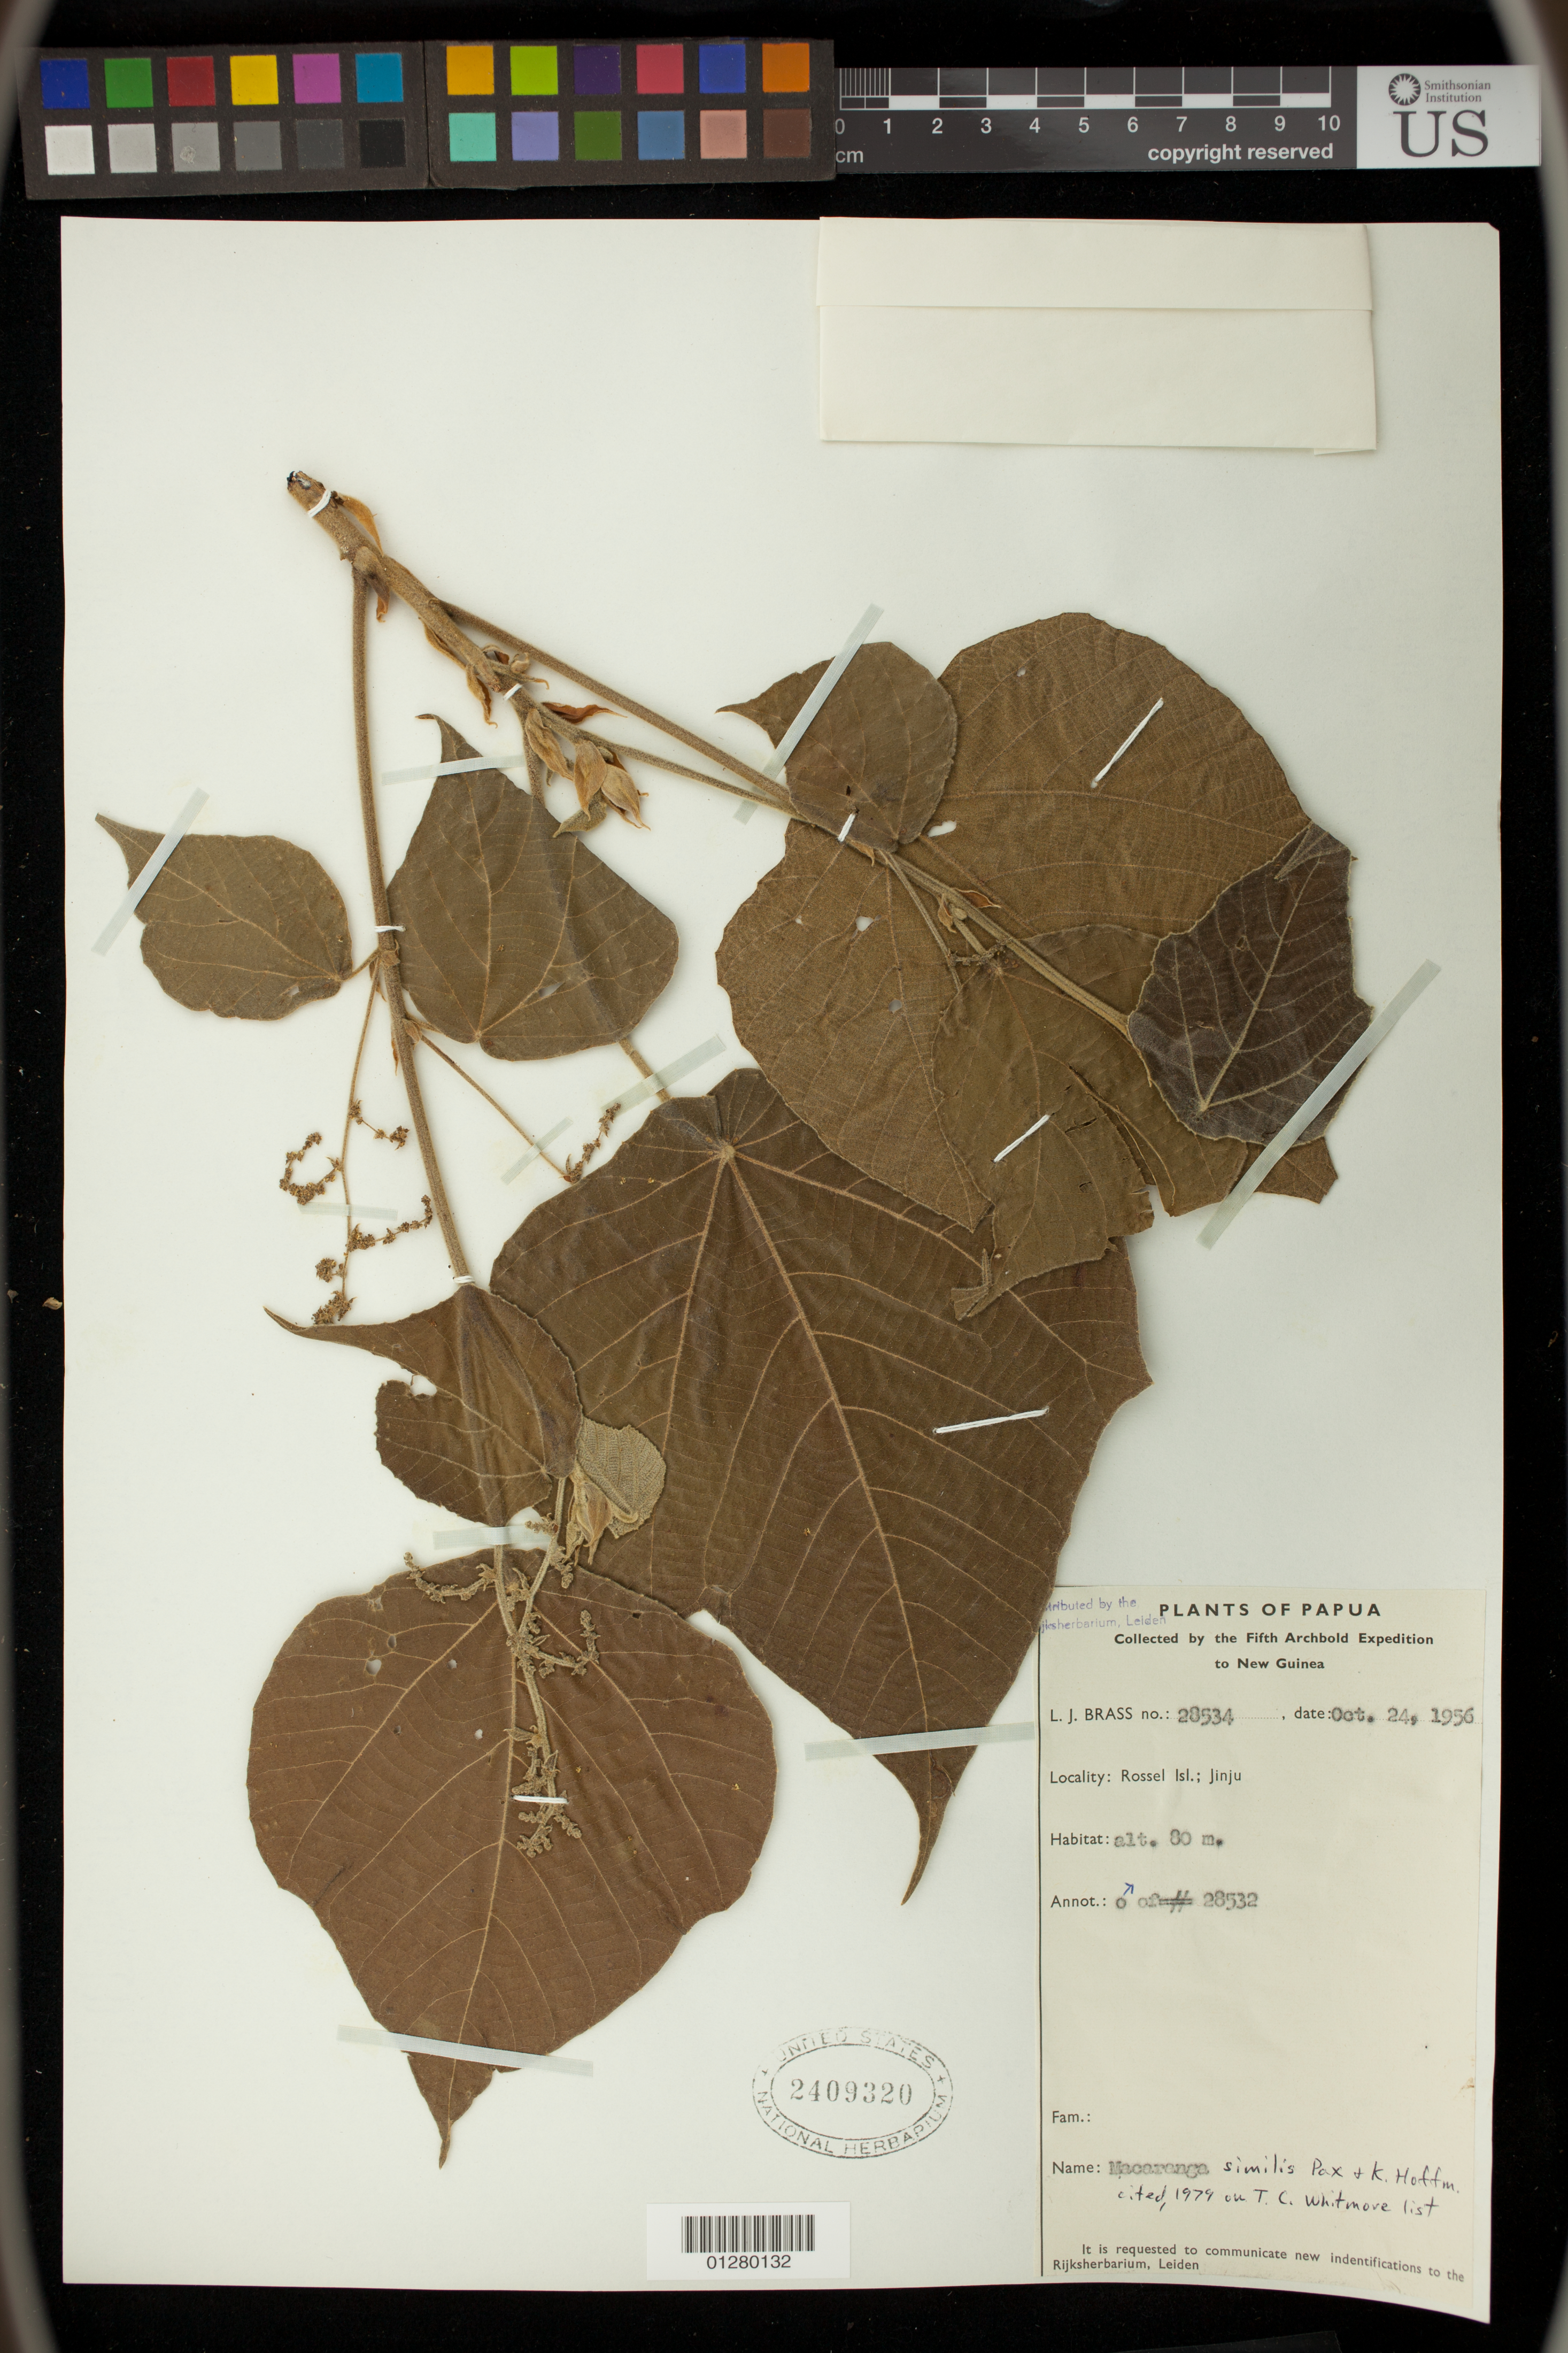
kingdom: Plantae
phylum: Tracheophyta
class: Magnoliopsida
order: Malpighiales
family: Euphorbiaceae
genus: Macaranga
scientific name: Macaranga similis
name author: Pax & K. Hoffm.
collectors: L. J. Brass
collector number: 28534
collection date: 1956-10-24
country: Papua New Guinea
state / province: Milne Bay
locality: Rossel Isl.; Jinju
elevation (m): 80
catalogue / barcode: US 2409320